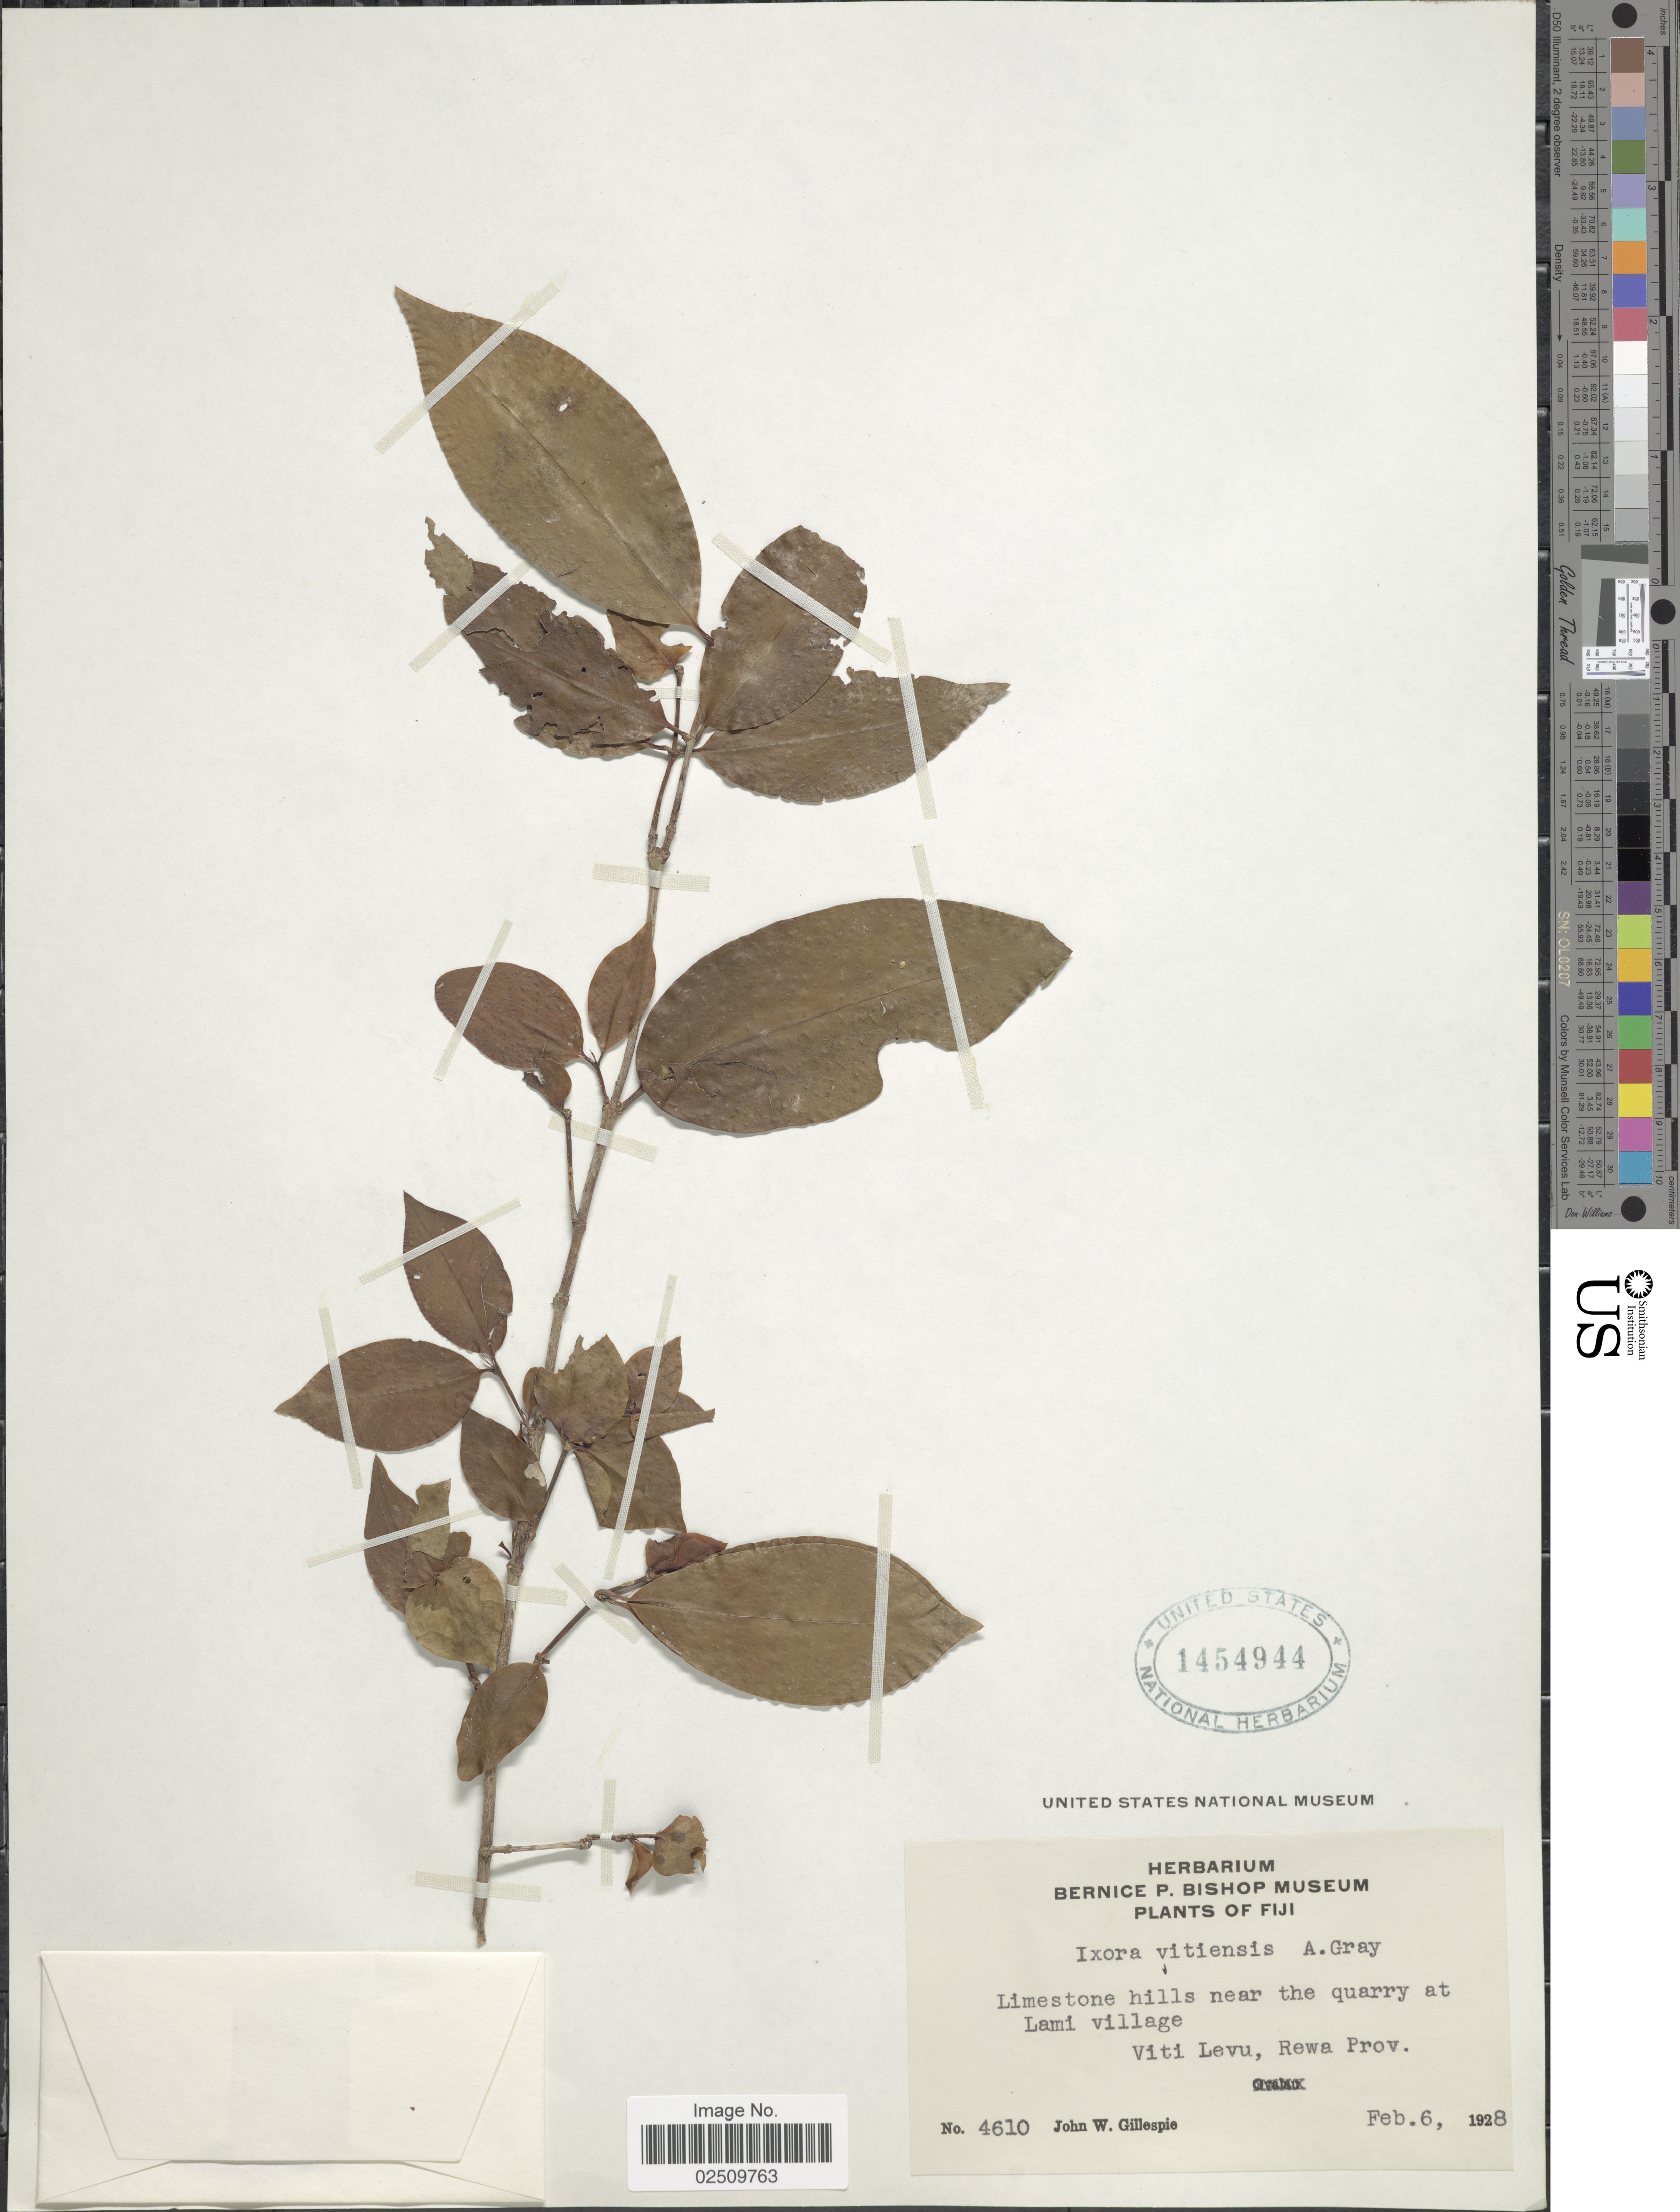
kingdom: Plantae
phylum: Tracheophyta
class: Magnoliopsida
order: Gentianales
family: Rubiaceae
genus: Ixora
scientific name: Ixora vitiensis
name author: A. Gray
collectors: J. W. Gillespie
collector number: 4610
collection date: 1928-02-06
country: Fiji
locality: Limestone hills near the quarry at Lami village, Vtti Levu, Rewa Prov.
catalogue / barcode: US 1454944